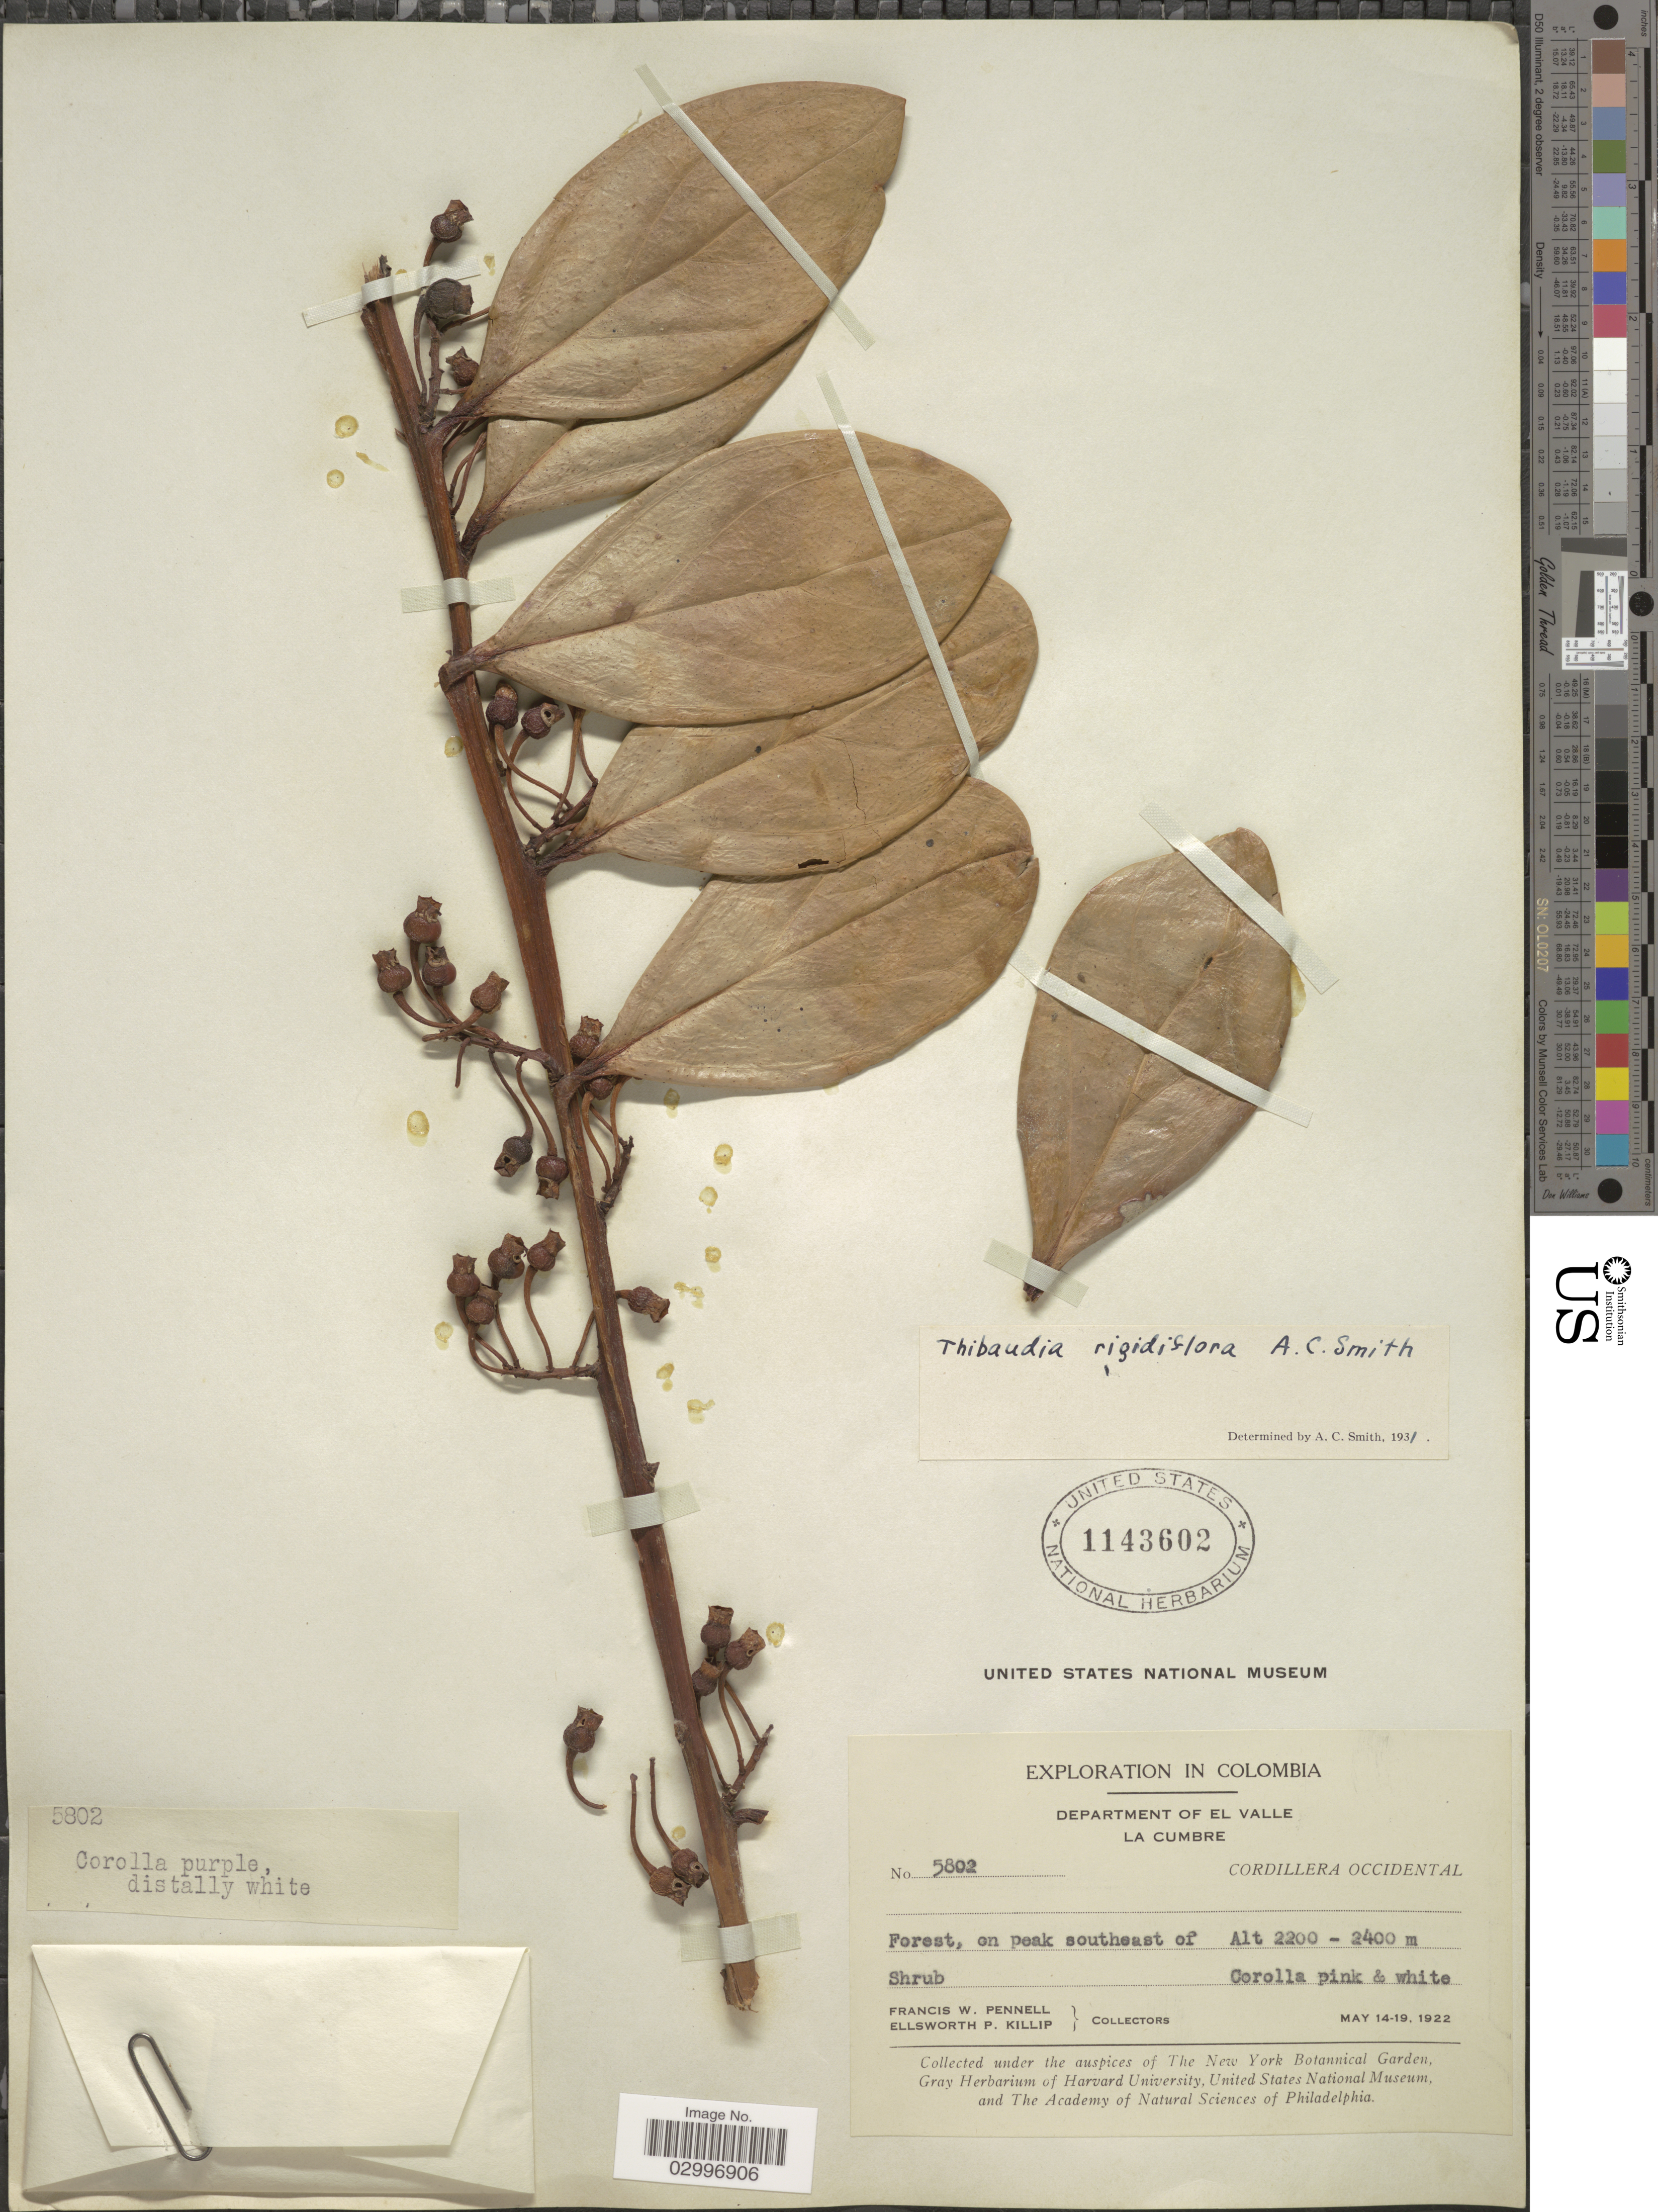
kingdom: Plantae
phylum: Tracheophyta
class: Magnoliopsida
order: Ericales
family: Ericaceae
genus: Thibaudia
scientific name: Thibaudia rigidiflora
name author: A.C. Sm.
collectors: F. W. Pennell & E. P. Killip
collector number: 5802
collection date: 1922-05-14/1922-05-19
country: Colombia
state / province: Valle del Cauca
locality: Department of El Valle, La Cumbre, Cordillera Occidental. Forest, on peak southeast of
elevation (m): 2200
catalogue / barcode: US 1143602